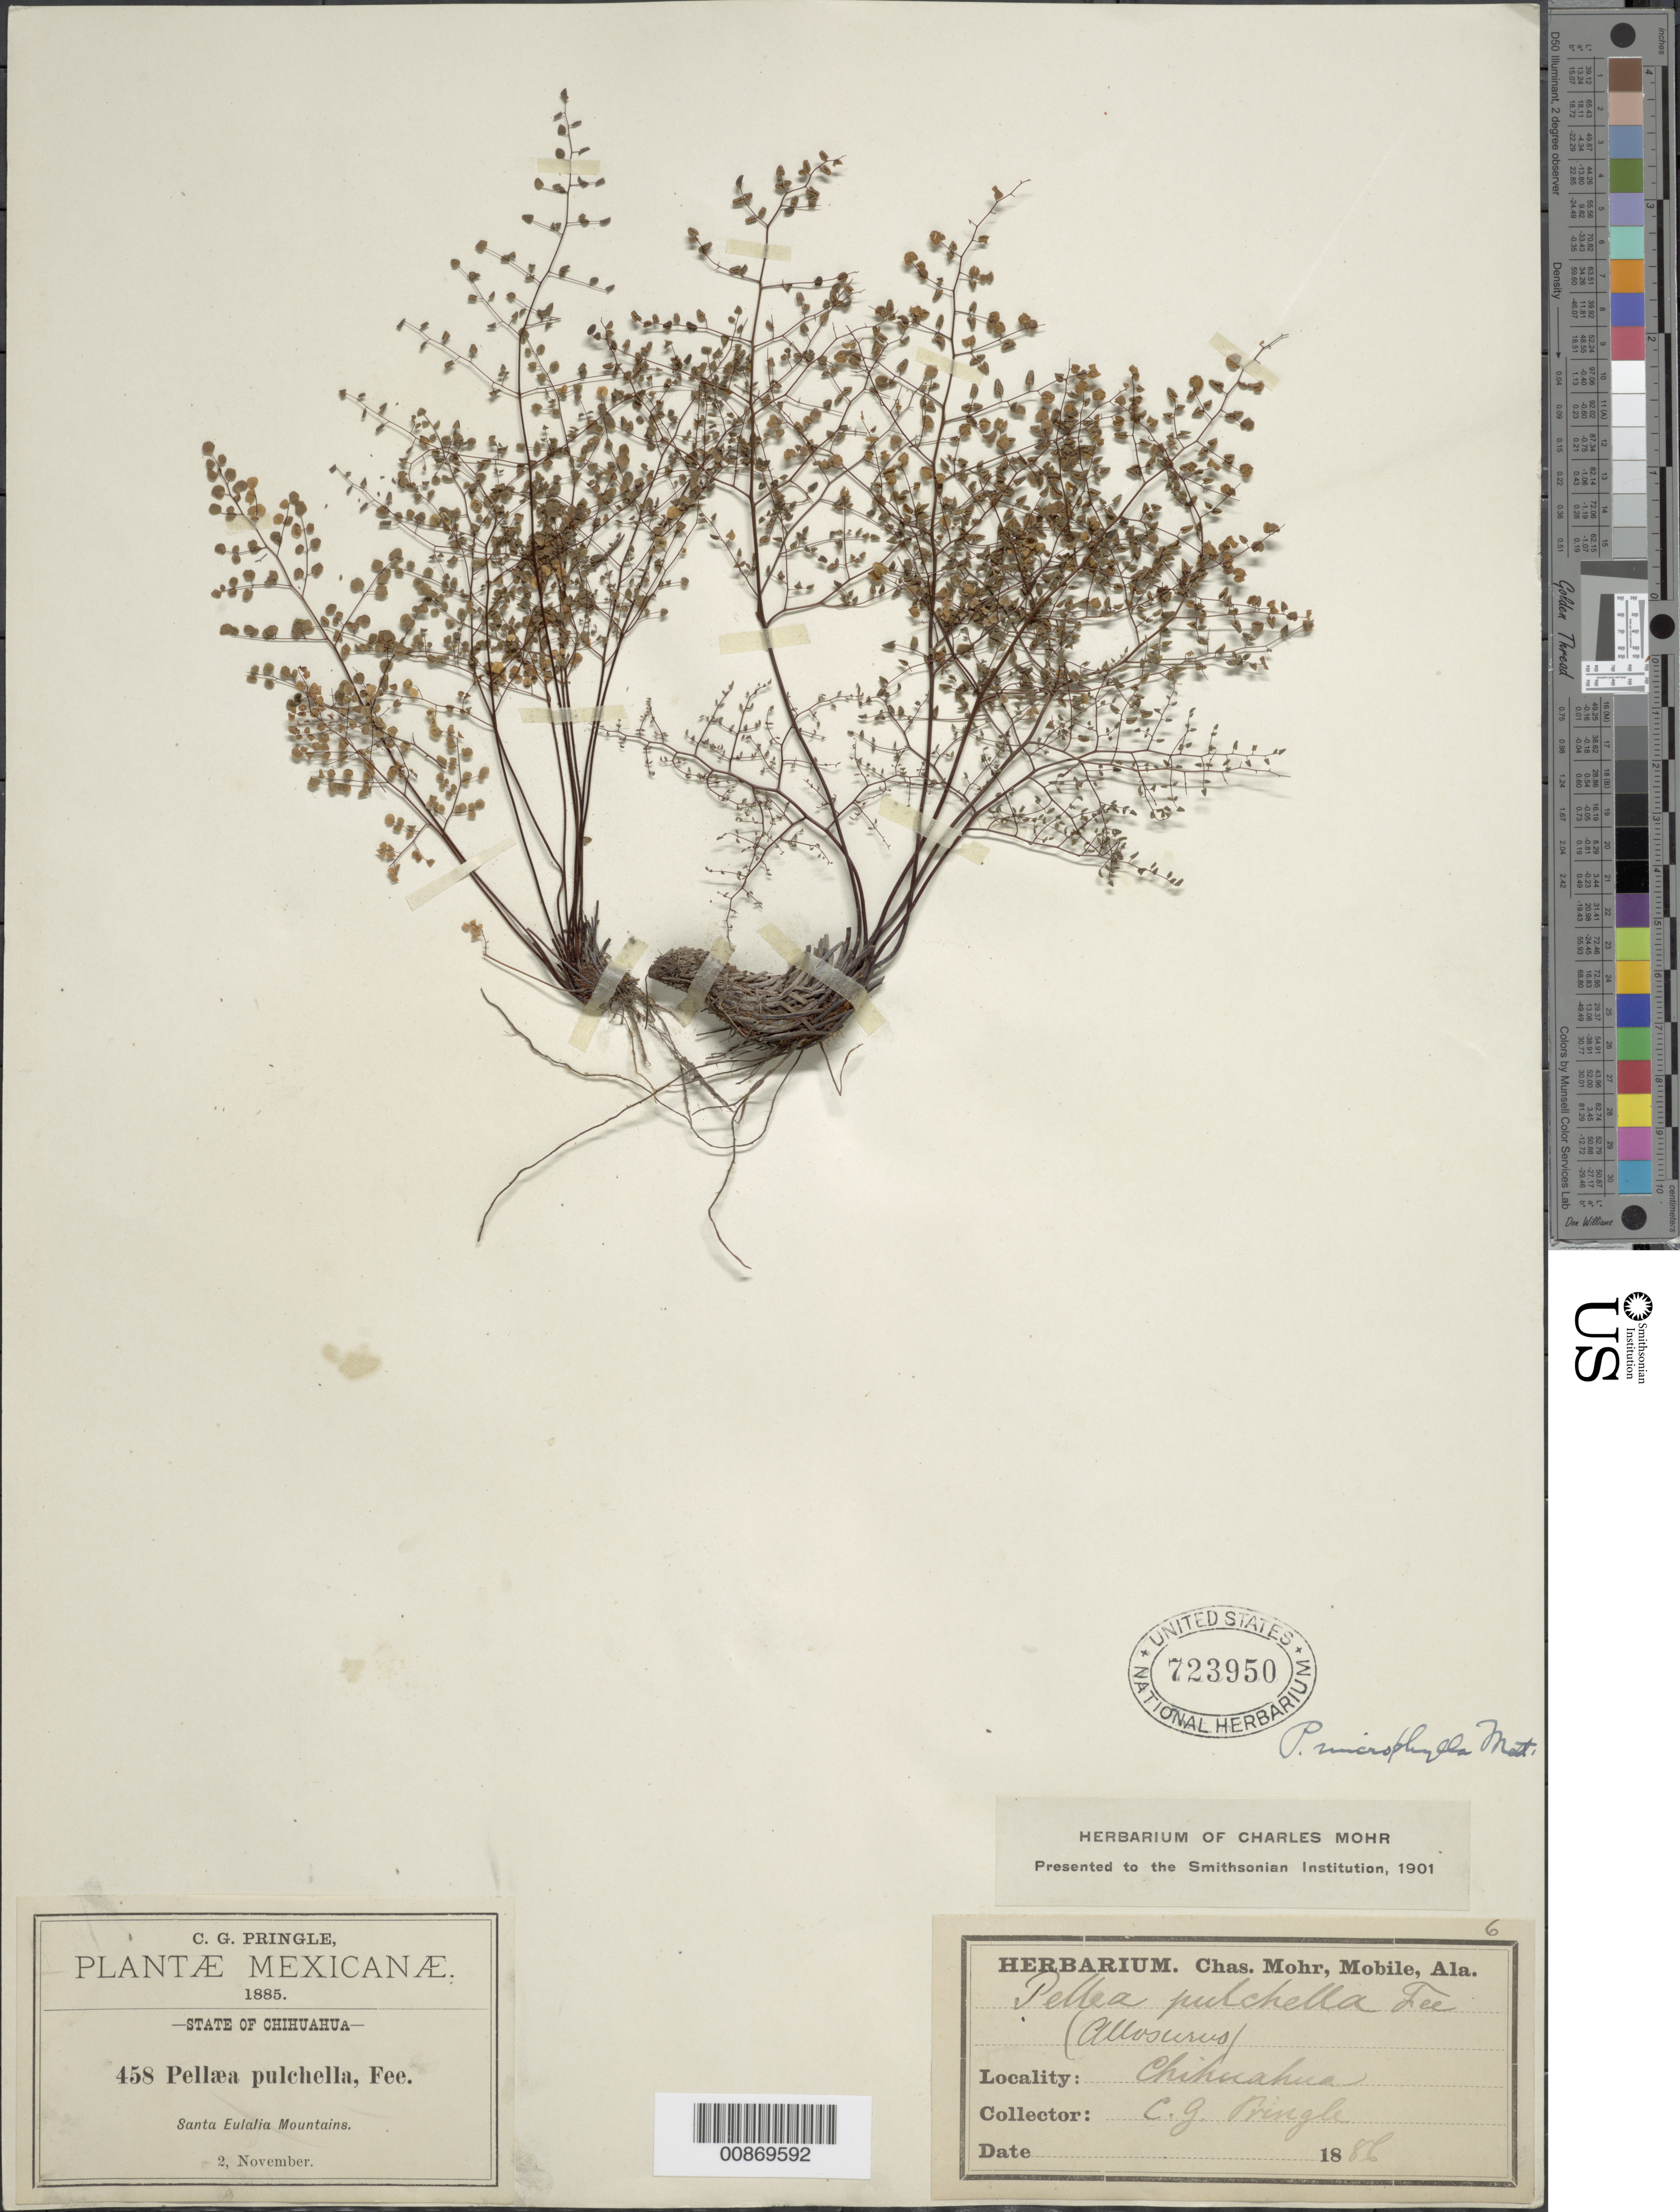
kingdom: Plantae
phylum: Tracheophyta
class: Polypodiopsida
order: Polypodiales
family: Pteridaceae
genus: Argyrochosma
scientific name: Argyrochosma microphylla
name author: (Mett. ex Kuhn) Windham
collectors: C. G. Pringle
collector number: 458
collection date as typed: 02 Nov 1885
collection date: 1885-11-02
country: Mexico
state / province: Chihuahua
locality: Santa Eulalia Mts., Chihuahua.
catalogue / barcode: US 723950